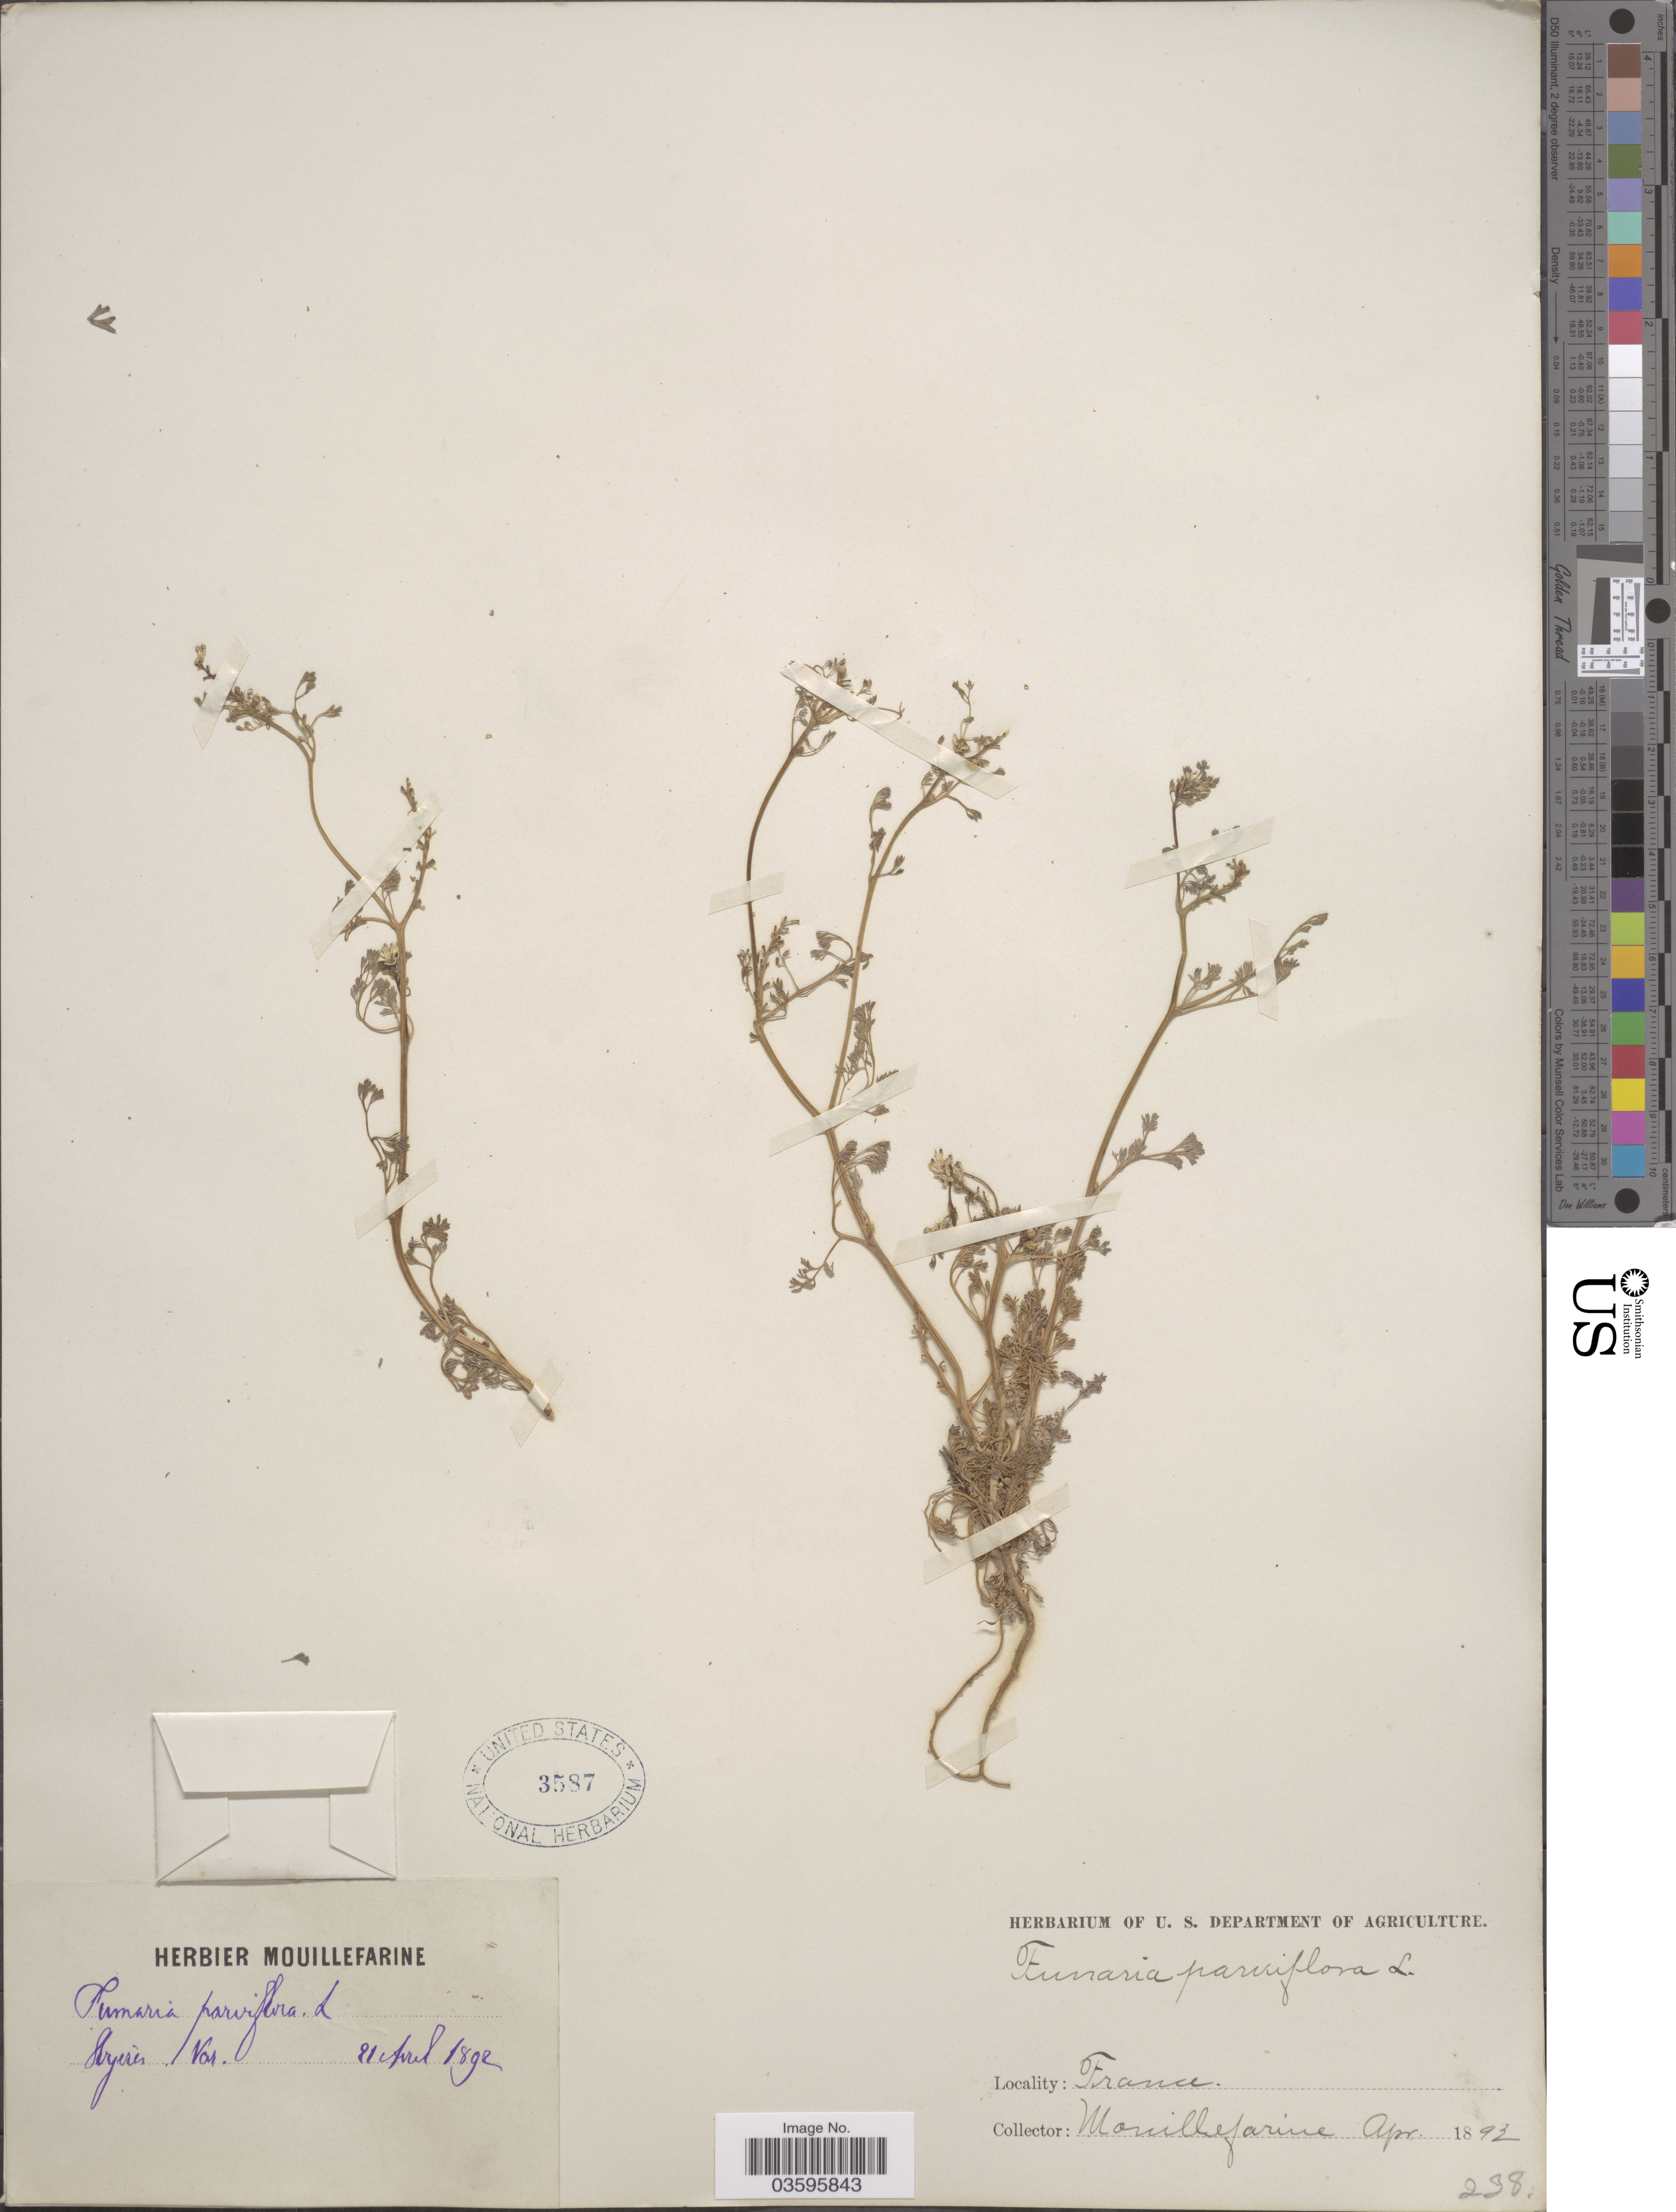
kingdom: Plantae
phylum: Tracheophyta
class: Magnoliopsida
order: Ranunculales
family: Papaveraceae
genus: Fumaria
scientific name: Fumaria parviflora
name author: Lam.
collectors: A. Mouillefarine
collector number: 238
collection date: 1892-04-21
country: France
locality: Hyères. Var.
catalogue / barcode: US 3587